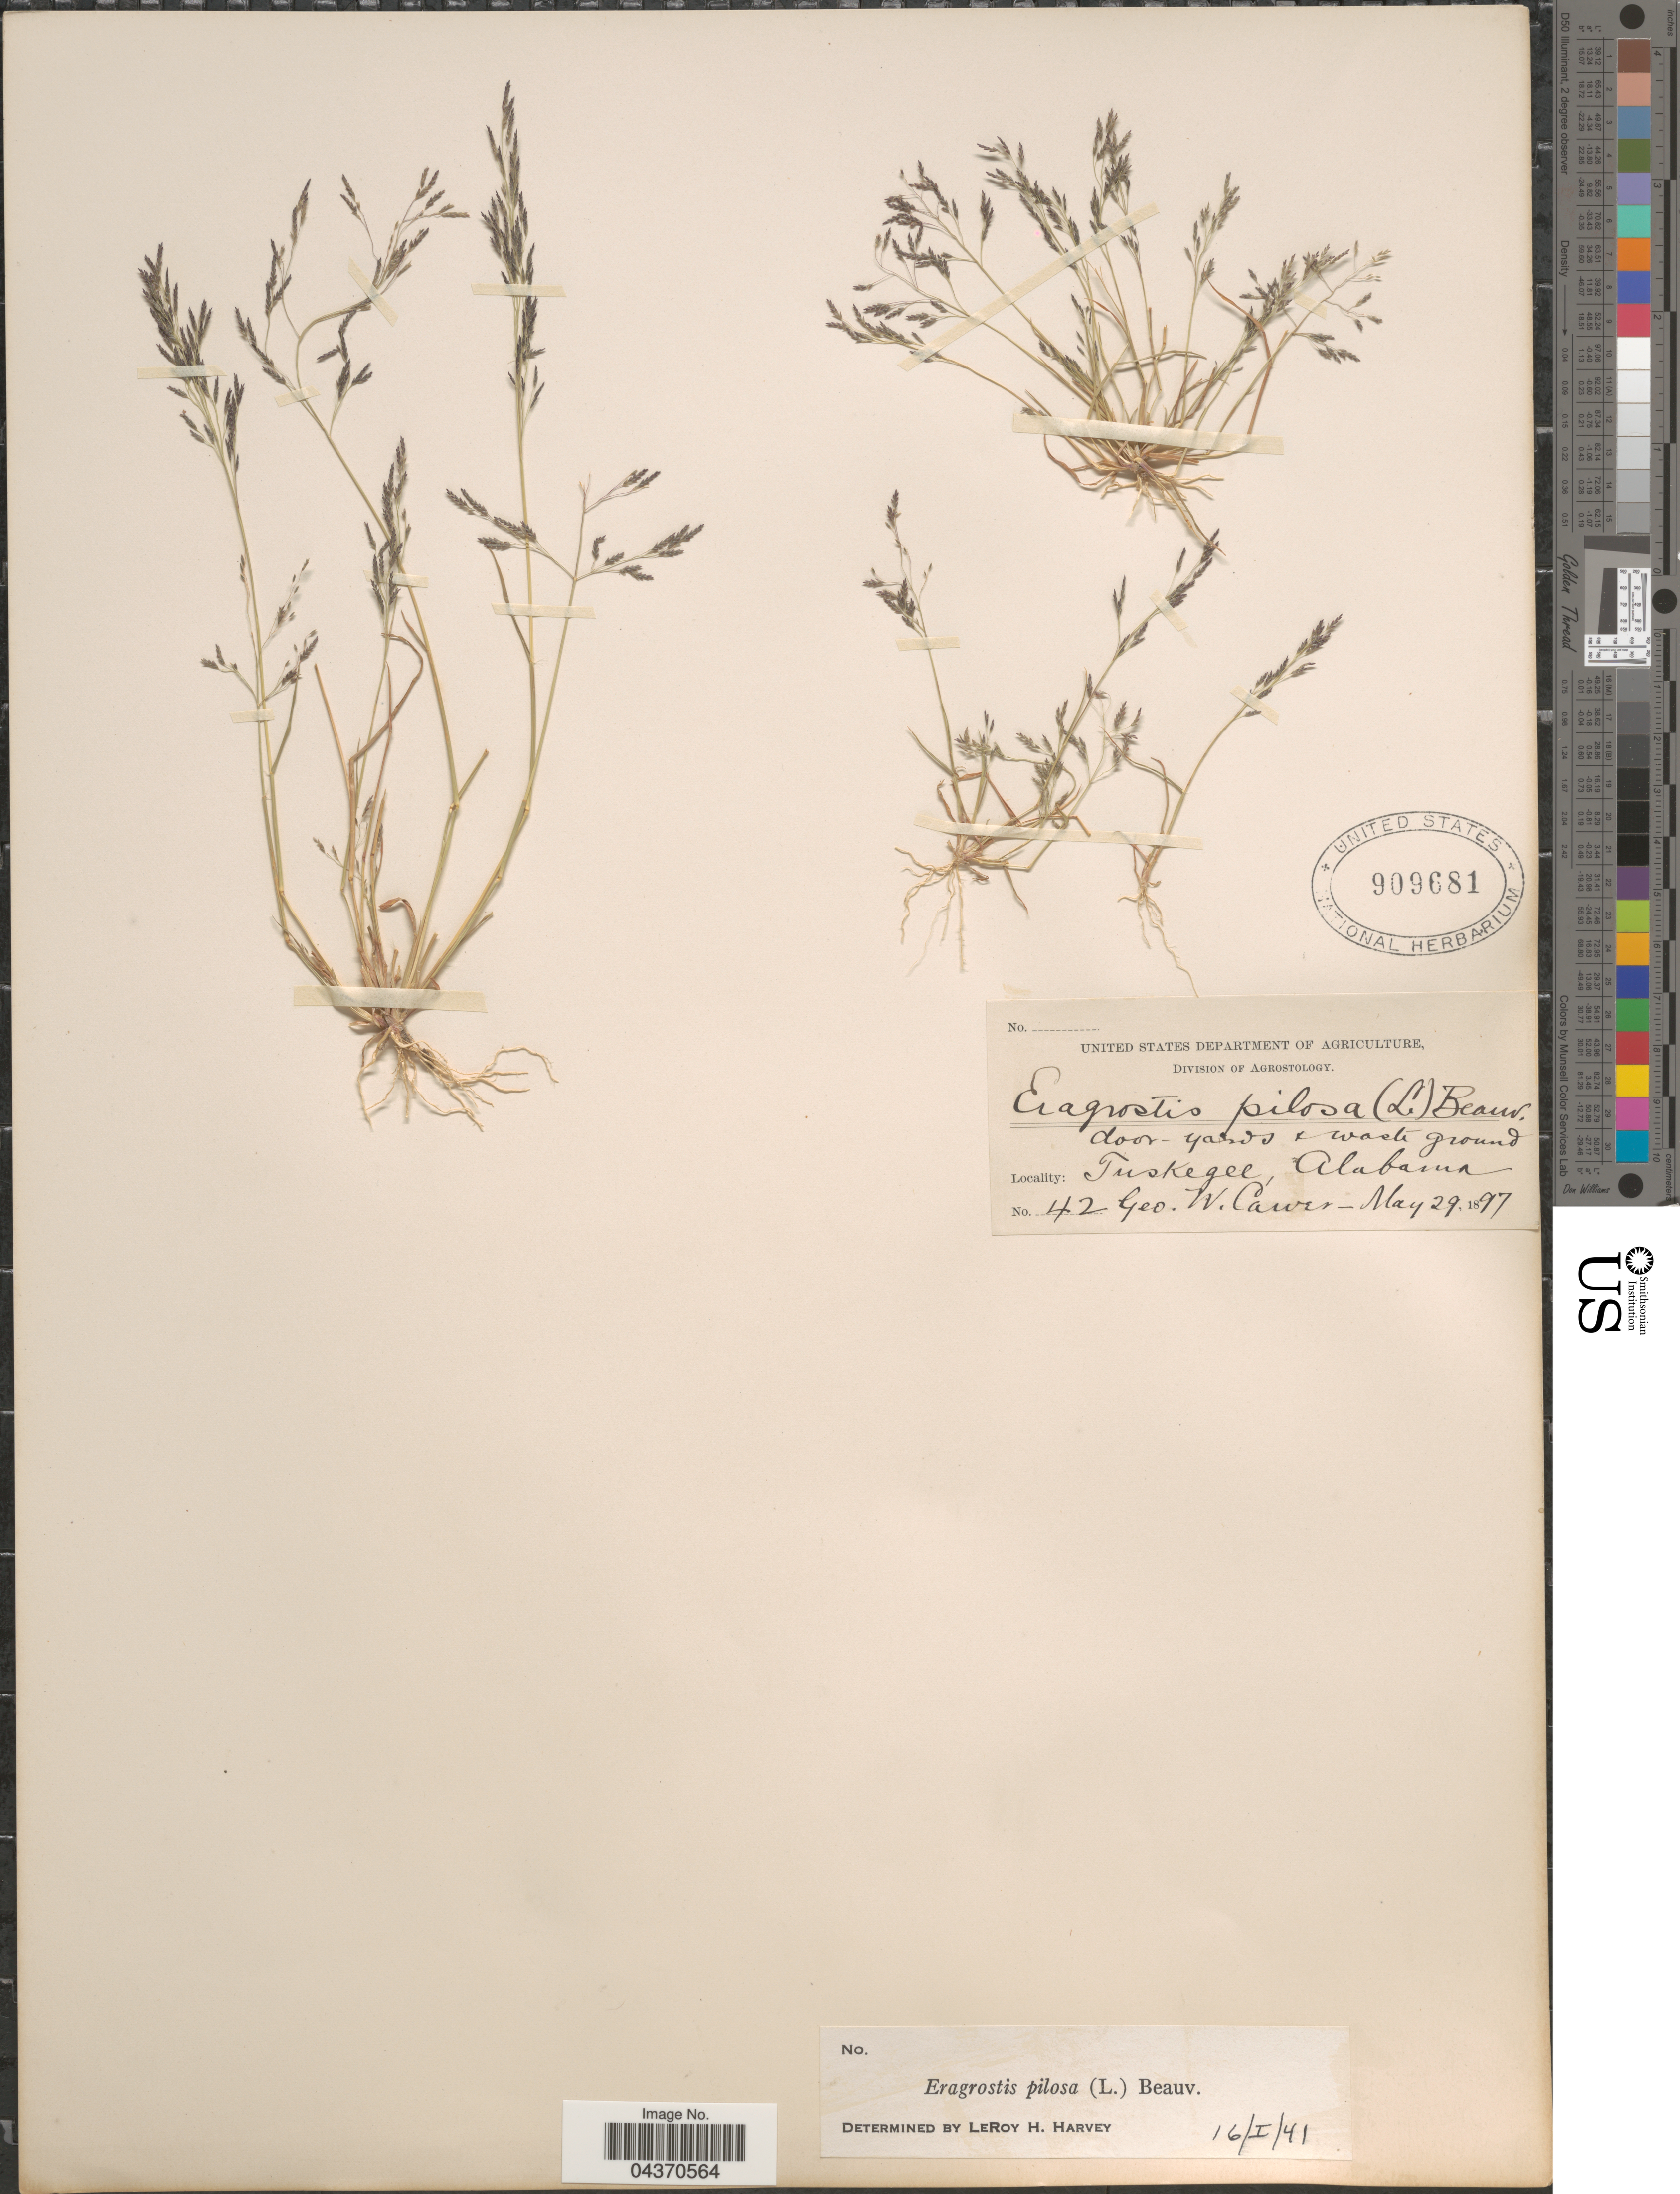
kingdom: Plantae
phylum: Tracheophyta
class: Liliopsida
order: Poales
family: Poaceae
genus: Eragrostis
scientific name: Eragrostis pilosa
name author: (L.) P. Beauv.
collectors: G. Carver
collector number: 42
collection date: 1897-05-29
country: United States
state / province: Alabama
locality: Tuskegee.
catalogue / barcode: US 909681